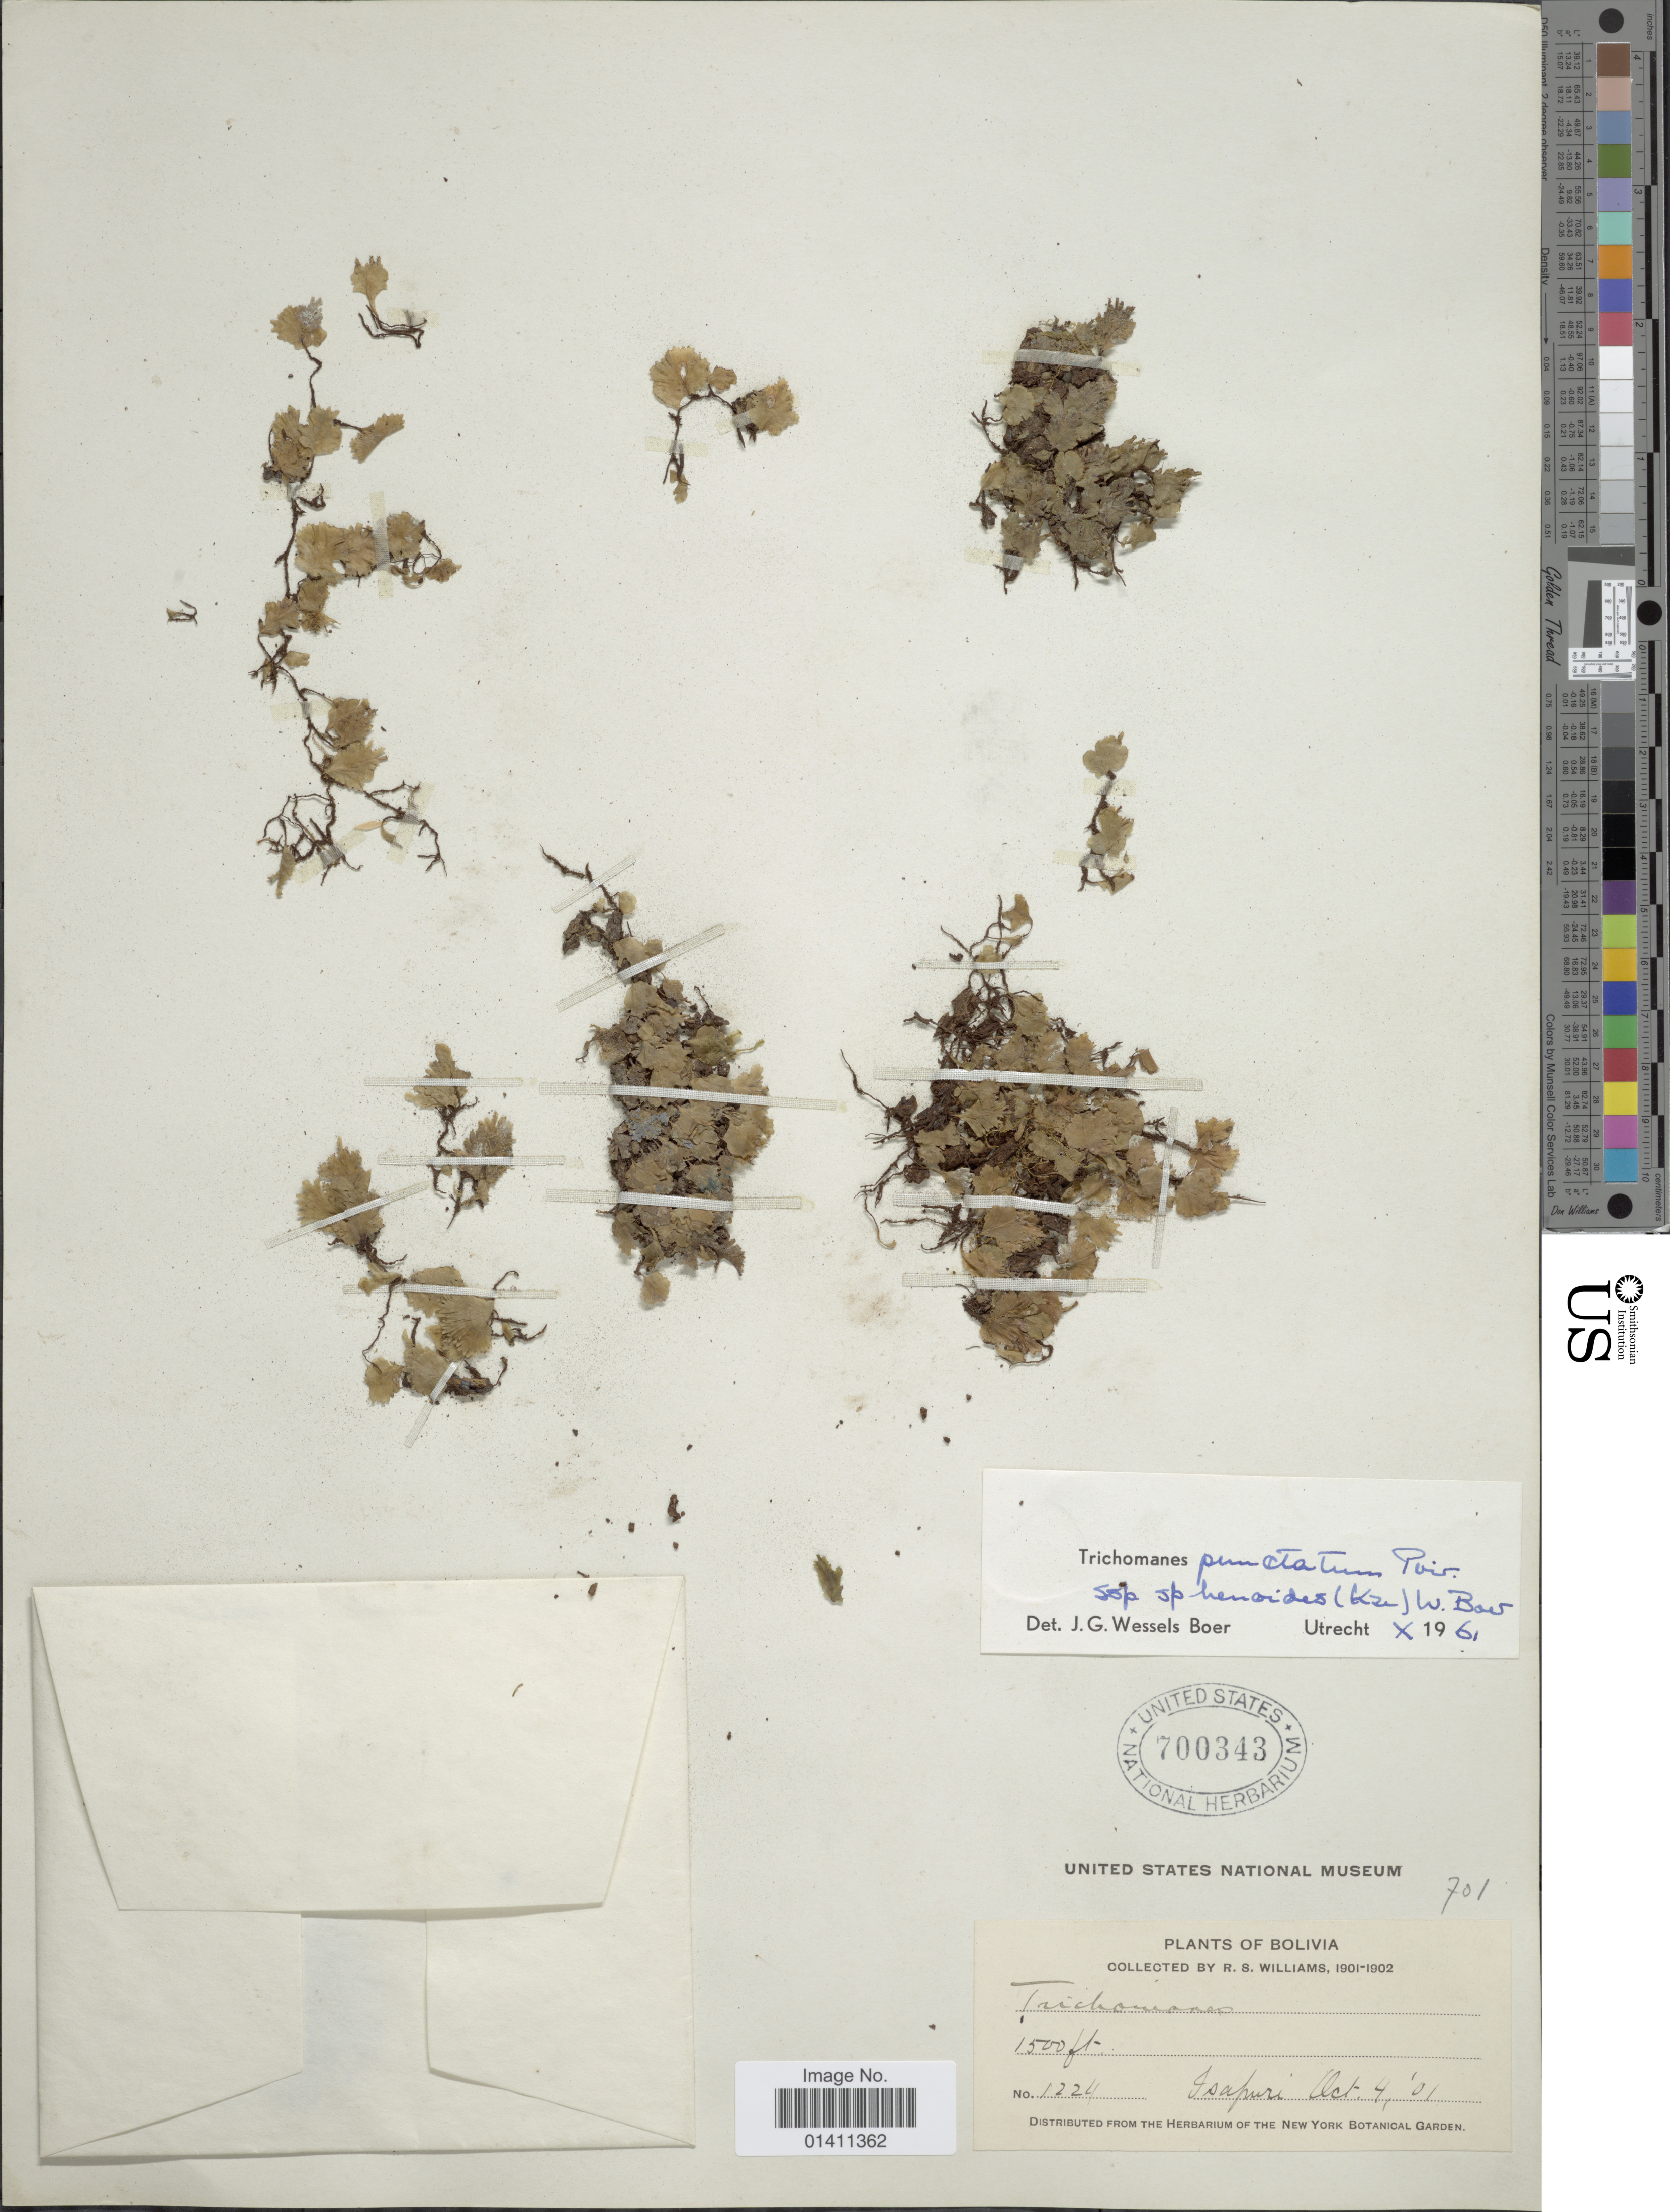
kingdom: Plantae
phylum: Tracheophyta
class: Polypodiopsida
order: Hymenophyllales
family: Hymenophyllaceae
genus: Didymoglossum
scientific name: Didymoglossum punctatum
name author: (Poir.) Desv.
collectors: R. S. Williams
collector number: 1224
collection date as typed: Oct. 4, 1901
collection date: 1901-10-04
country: Bolivia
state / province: La Páz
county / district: Larecaja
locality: Isupuri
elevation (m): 457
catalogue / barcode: US 700343